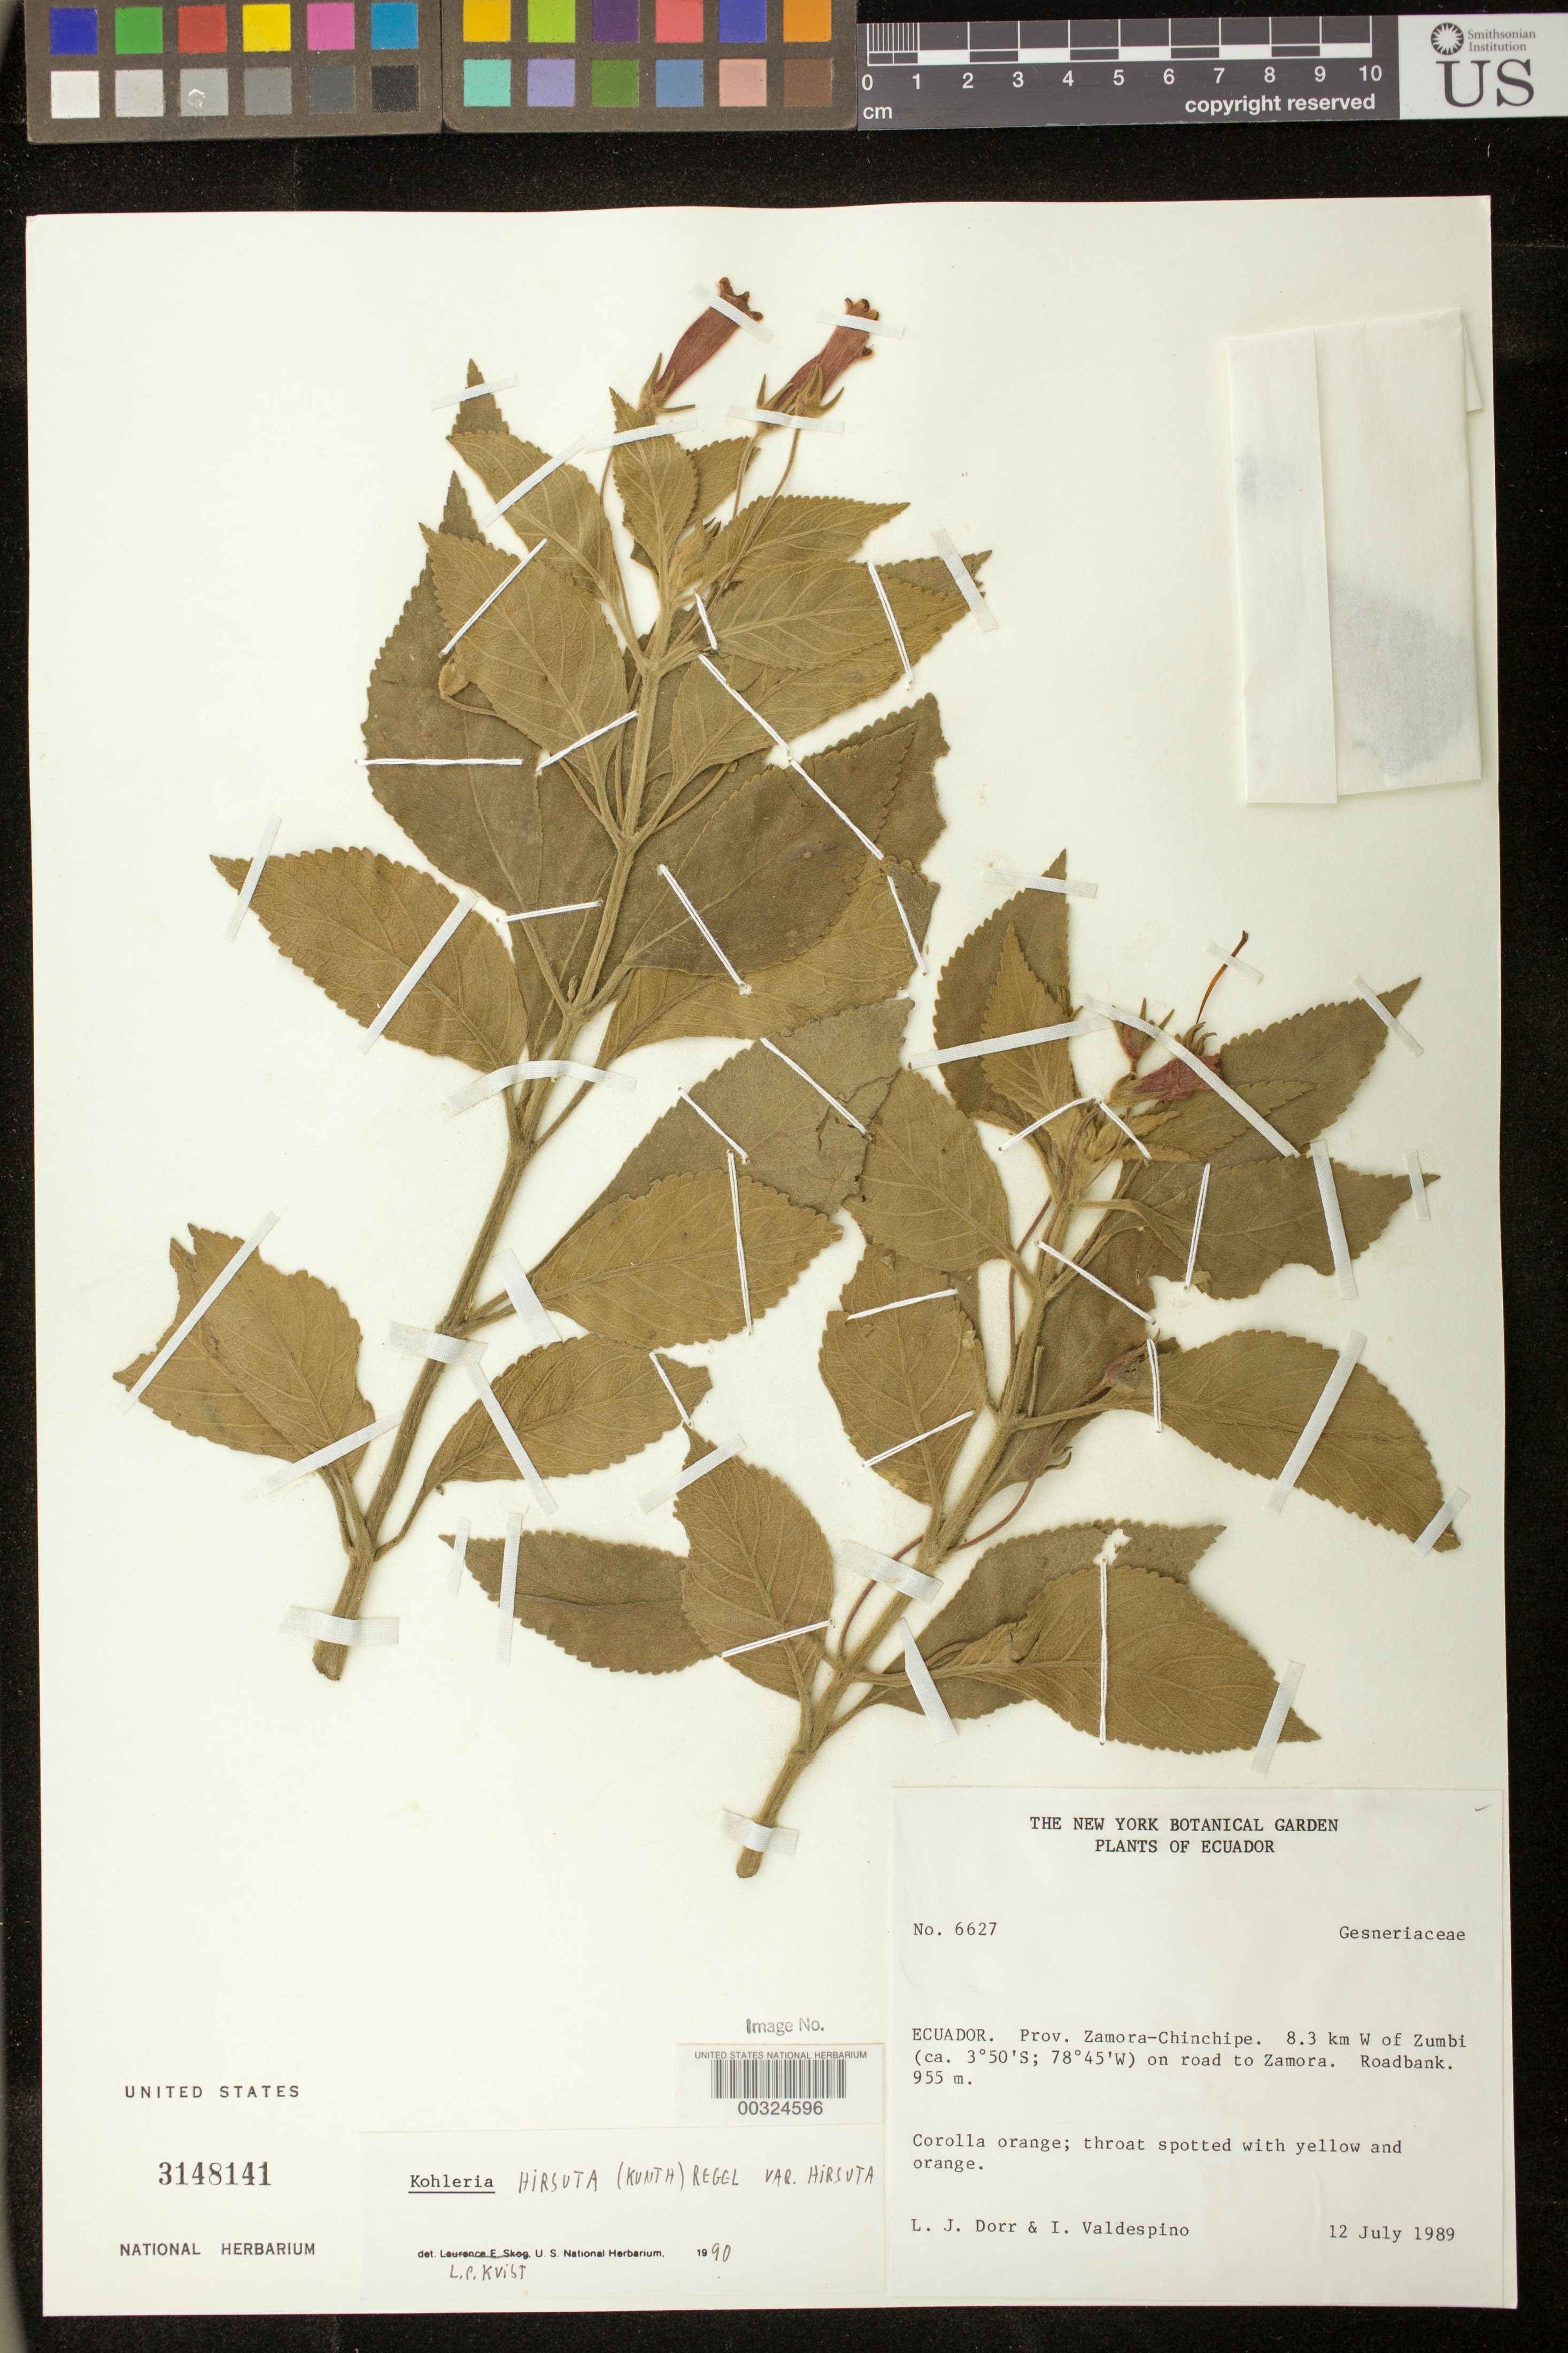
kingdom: Plantae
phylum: Tracheophyta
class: Magnoliopsida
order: Lamiales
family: Gesneriaceae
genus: Kohleria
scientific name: Kohleria hirsuta var. hirsuta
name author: (Kunth) Regel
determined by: Clark, J. L., (SEL), The Marie Selby Botanical Garden (UNITED STATES)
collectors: L. J. Dorr & I. A. Valdespino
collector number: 6627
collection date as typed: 12 Jul 1989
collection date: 1989-07-12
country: Ecuador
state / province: Zamora-Chinchipe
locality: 8.3 km W of Zumbi on road to Zamora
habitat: roadbank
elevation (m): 955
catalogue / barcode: US 3148141